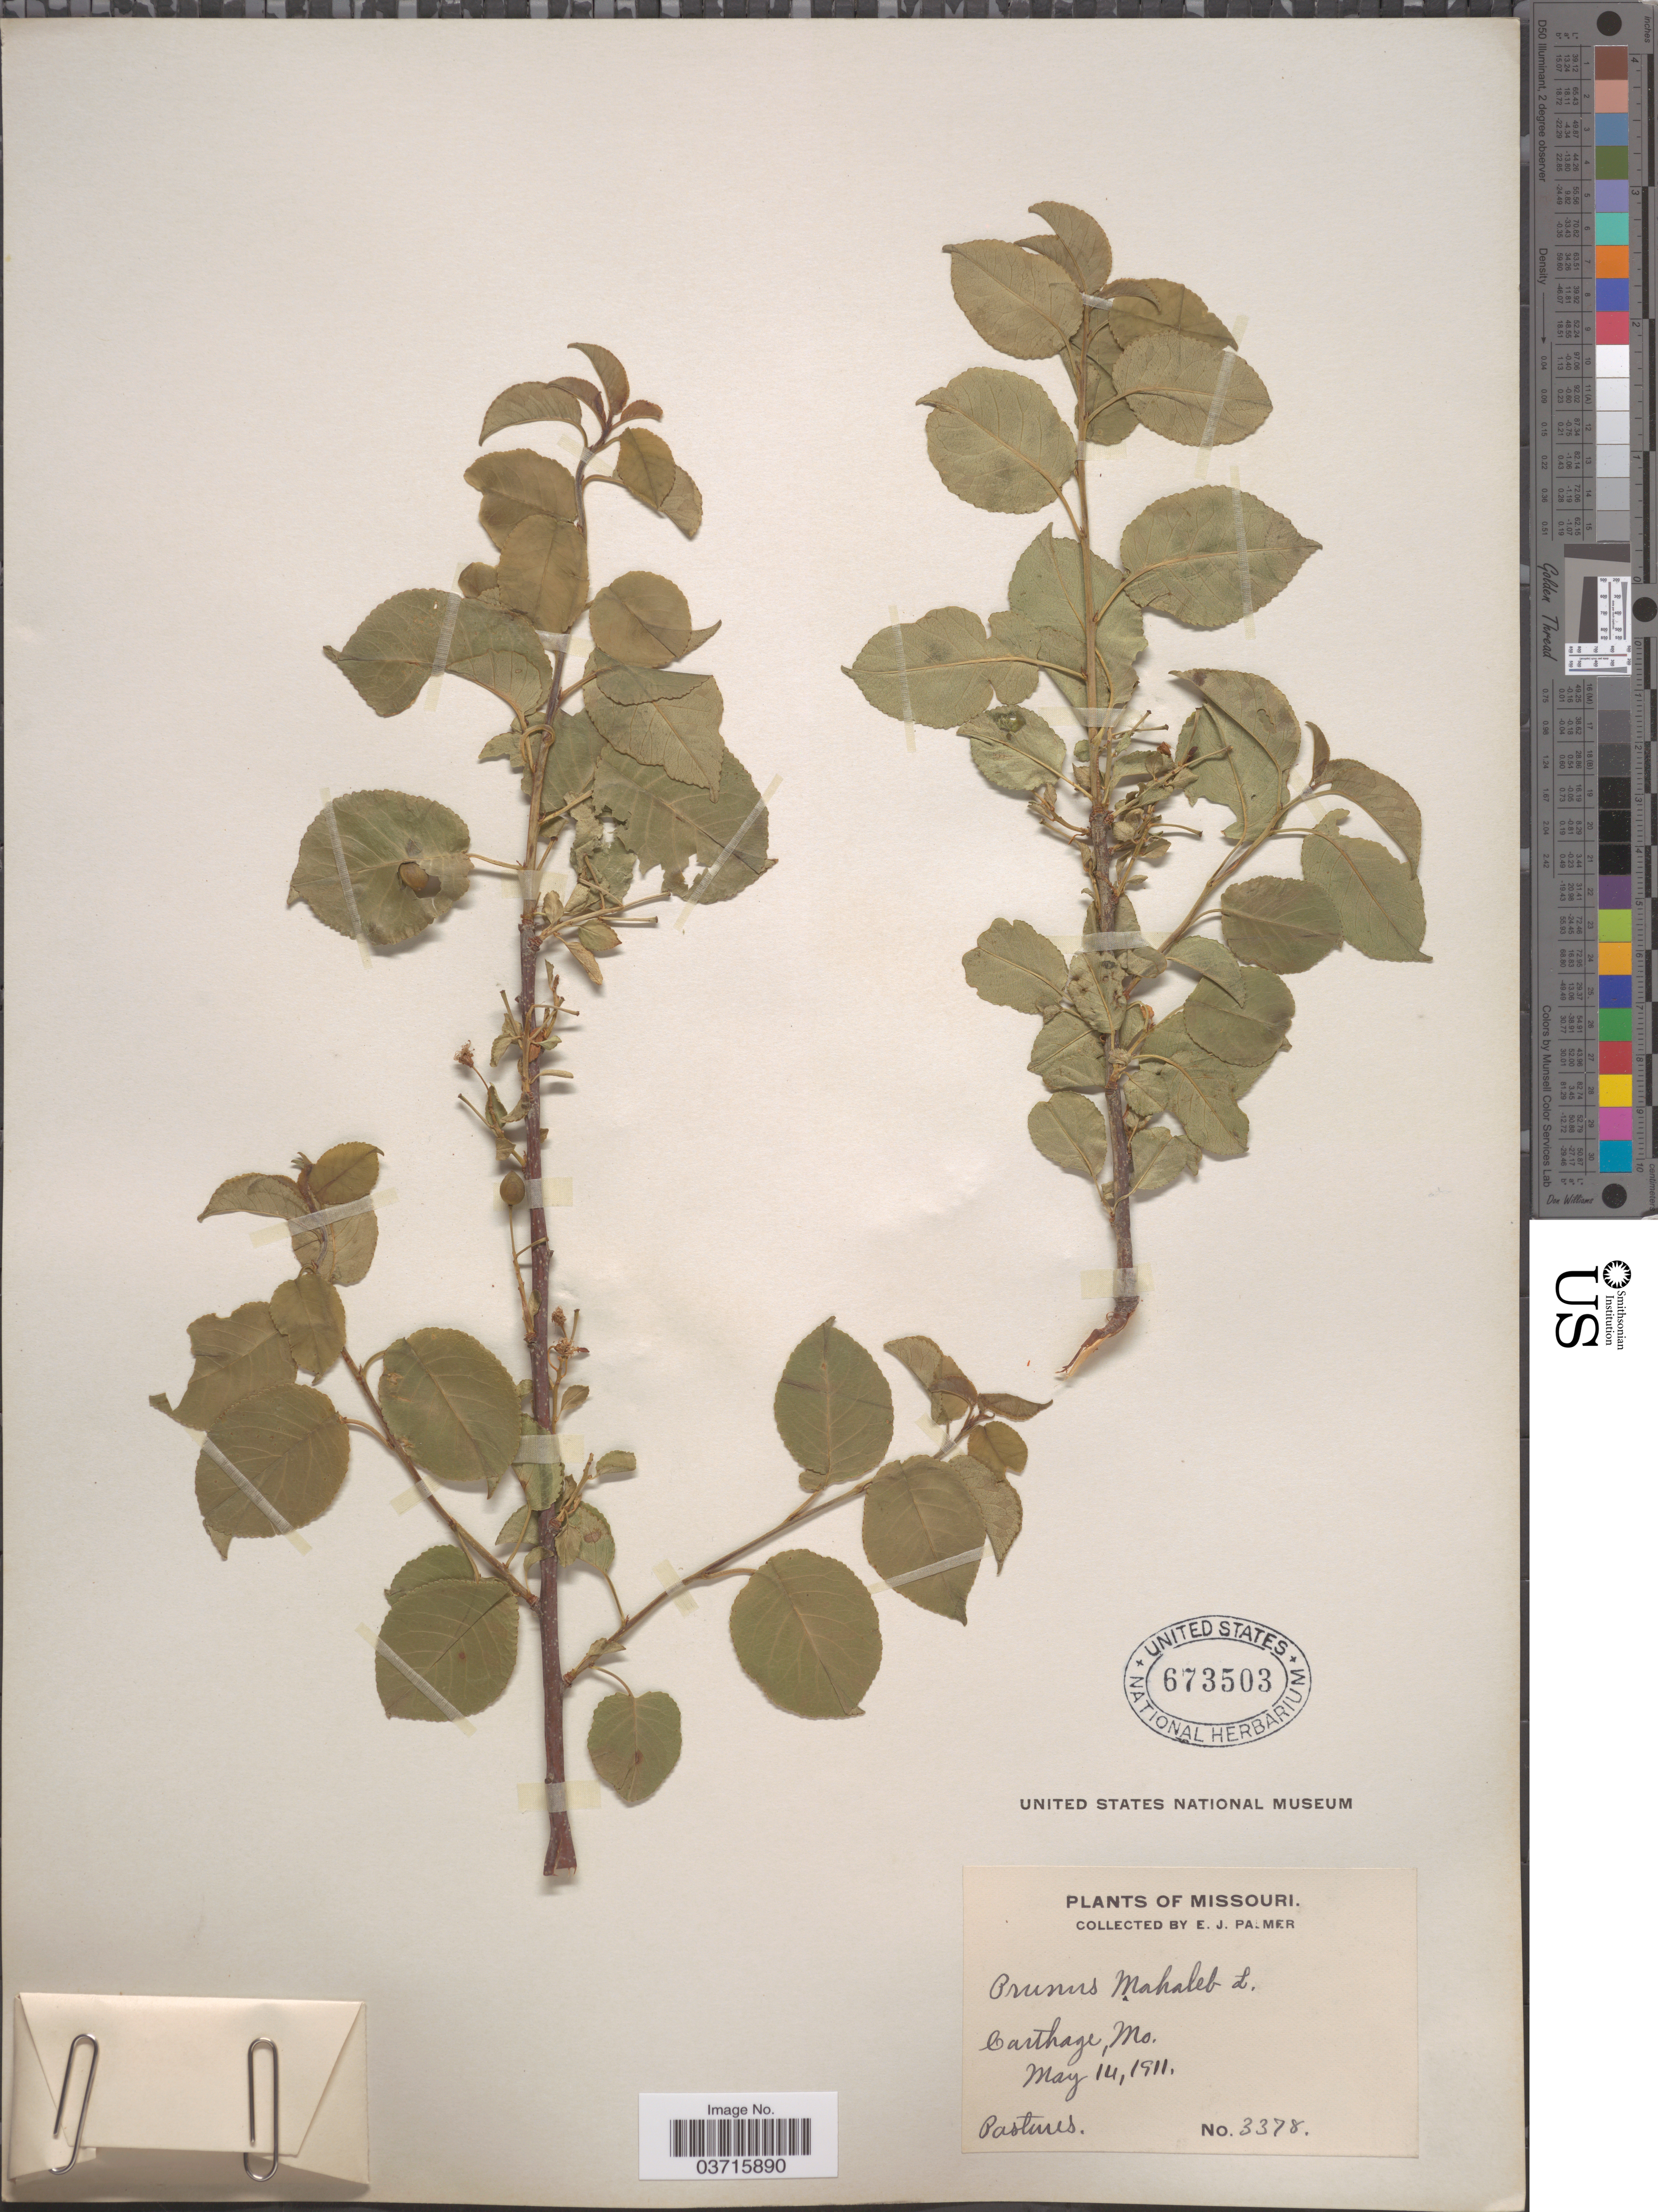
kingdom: Plantae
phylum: Tracheophyta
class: Magnoliopsida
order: Rosales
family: Rosaceae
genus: Prunus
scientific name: Prunus mahaleb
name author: L.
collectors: E. J. Palmer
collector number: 3378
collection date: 1911-05-14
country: United States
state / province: Missouri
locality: Carthage.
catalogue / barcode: US 673503